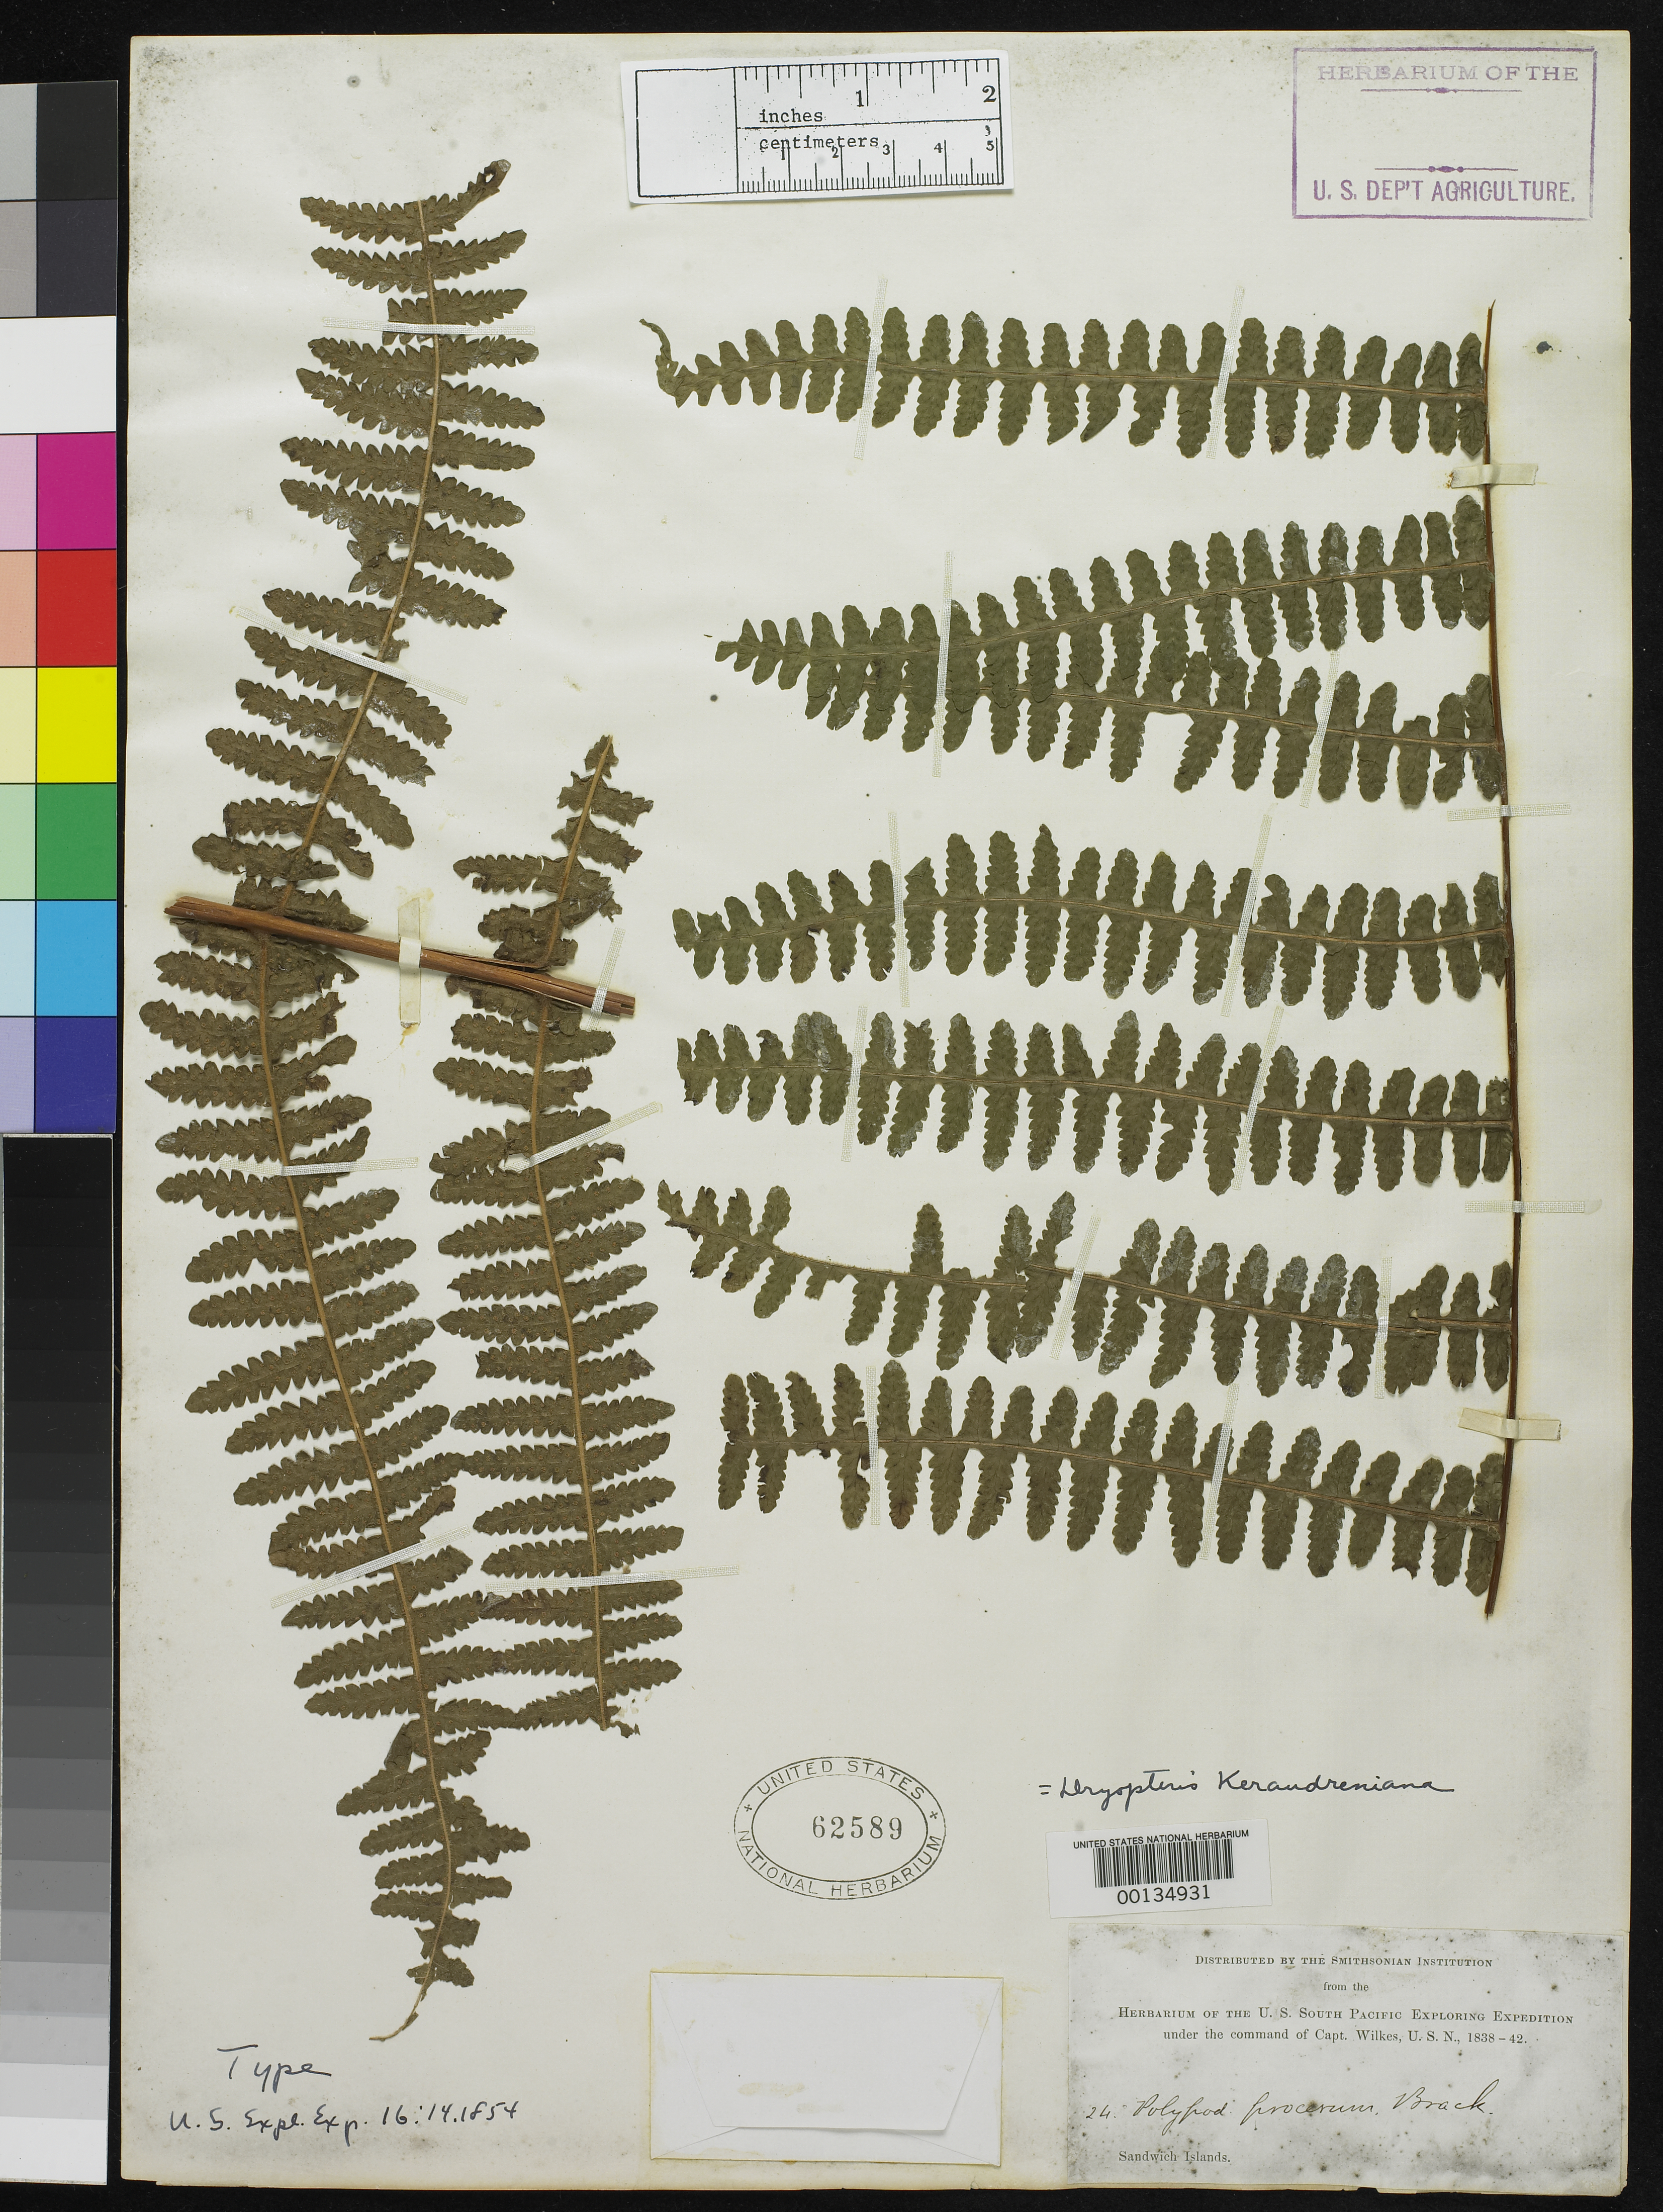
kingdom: Plantae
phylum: Tracheophyta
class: Polypodiopsida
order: Polypodiales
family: Polypodiaceae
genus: Polypodium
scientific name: Polypodium procerum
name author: Brack. in Wilkes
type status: Holotype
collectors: Wilkes Explor. Exped.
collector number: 24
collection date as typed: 1838 to -- --- 1842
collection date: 1838/1842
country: United States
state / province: Hawaii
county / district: Hawaii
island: Hawaii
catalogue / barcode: US 62589